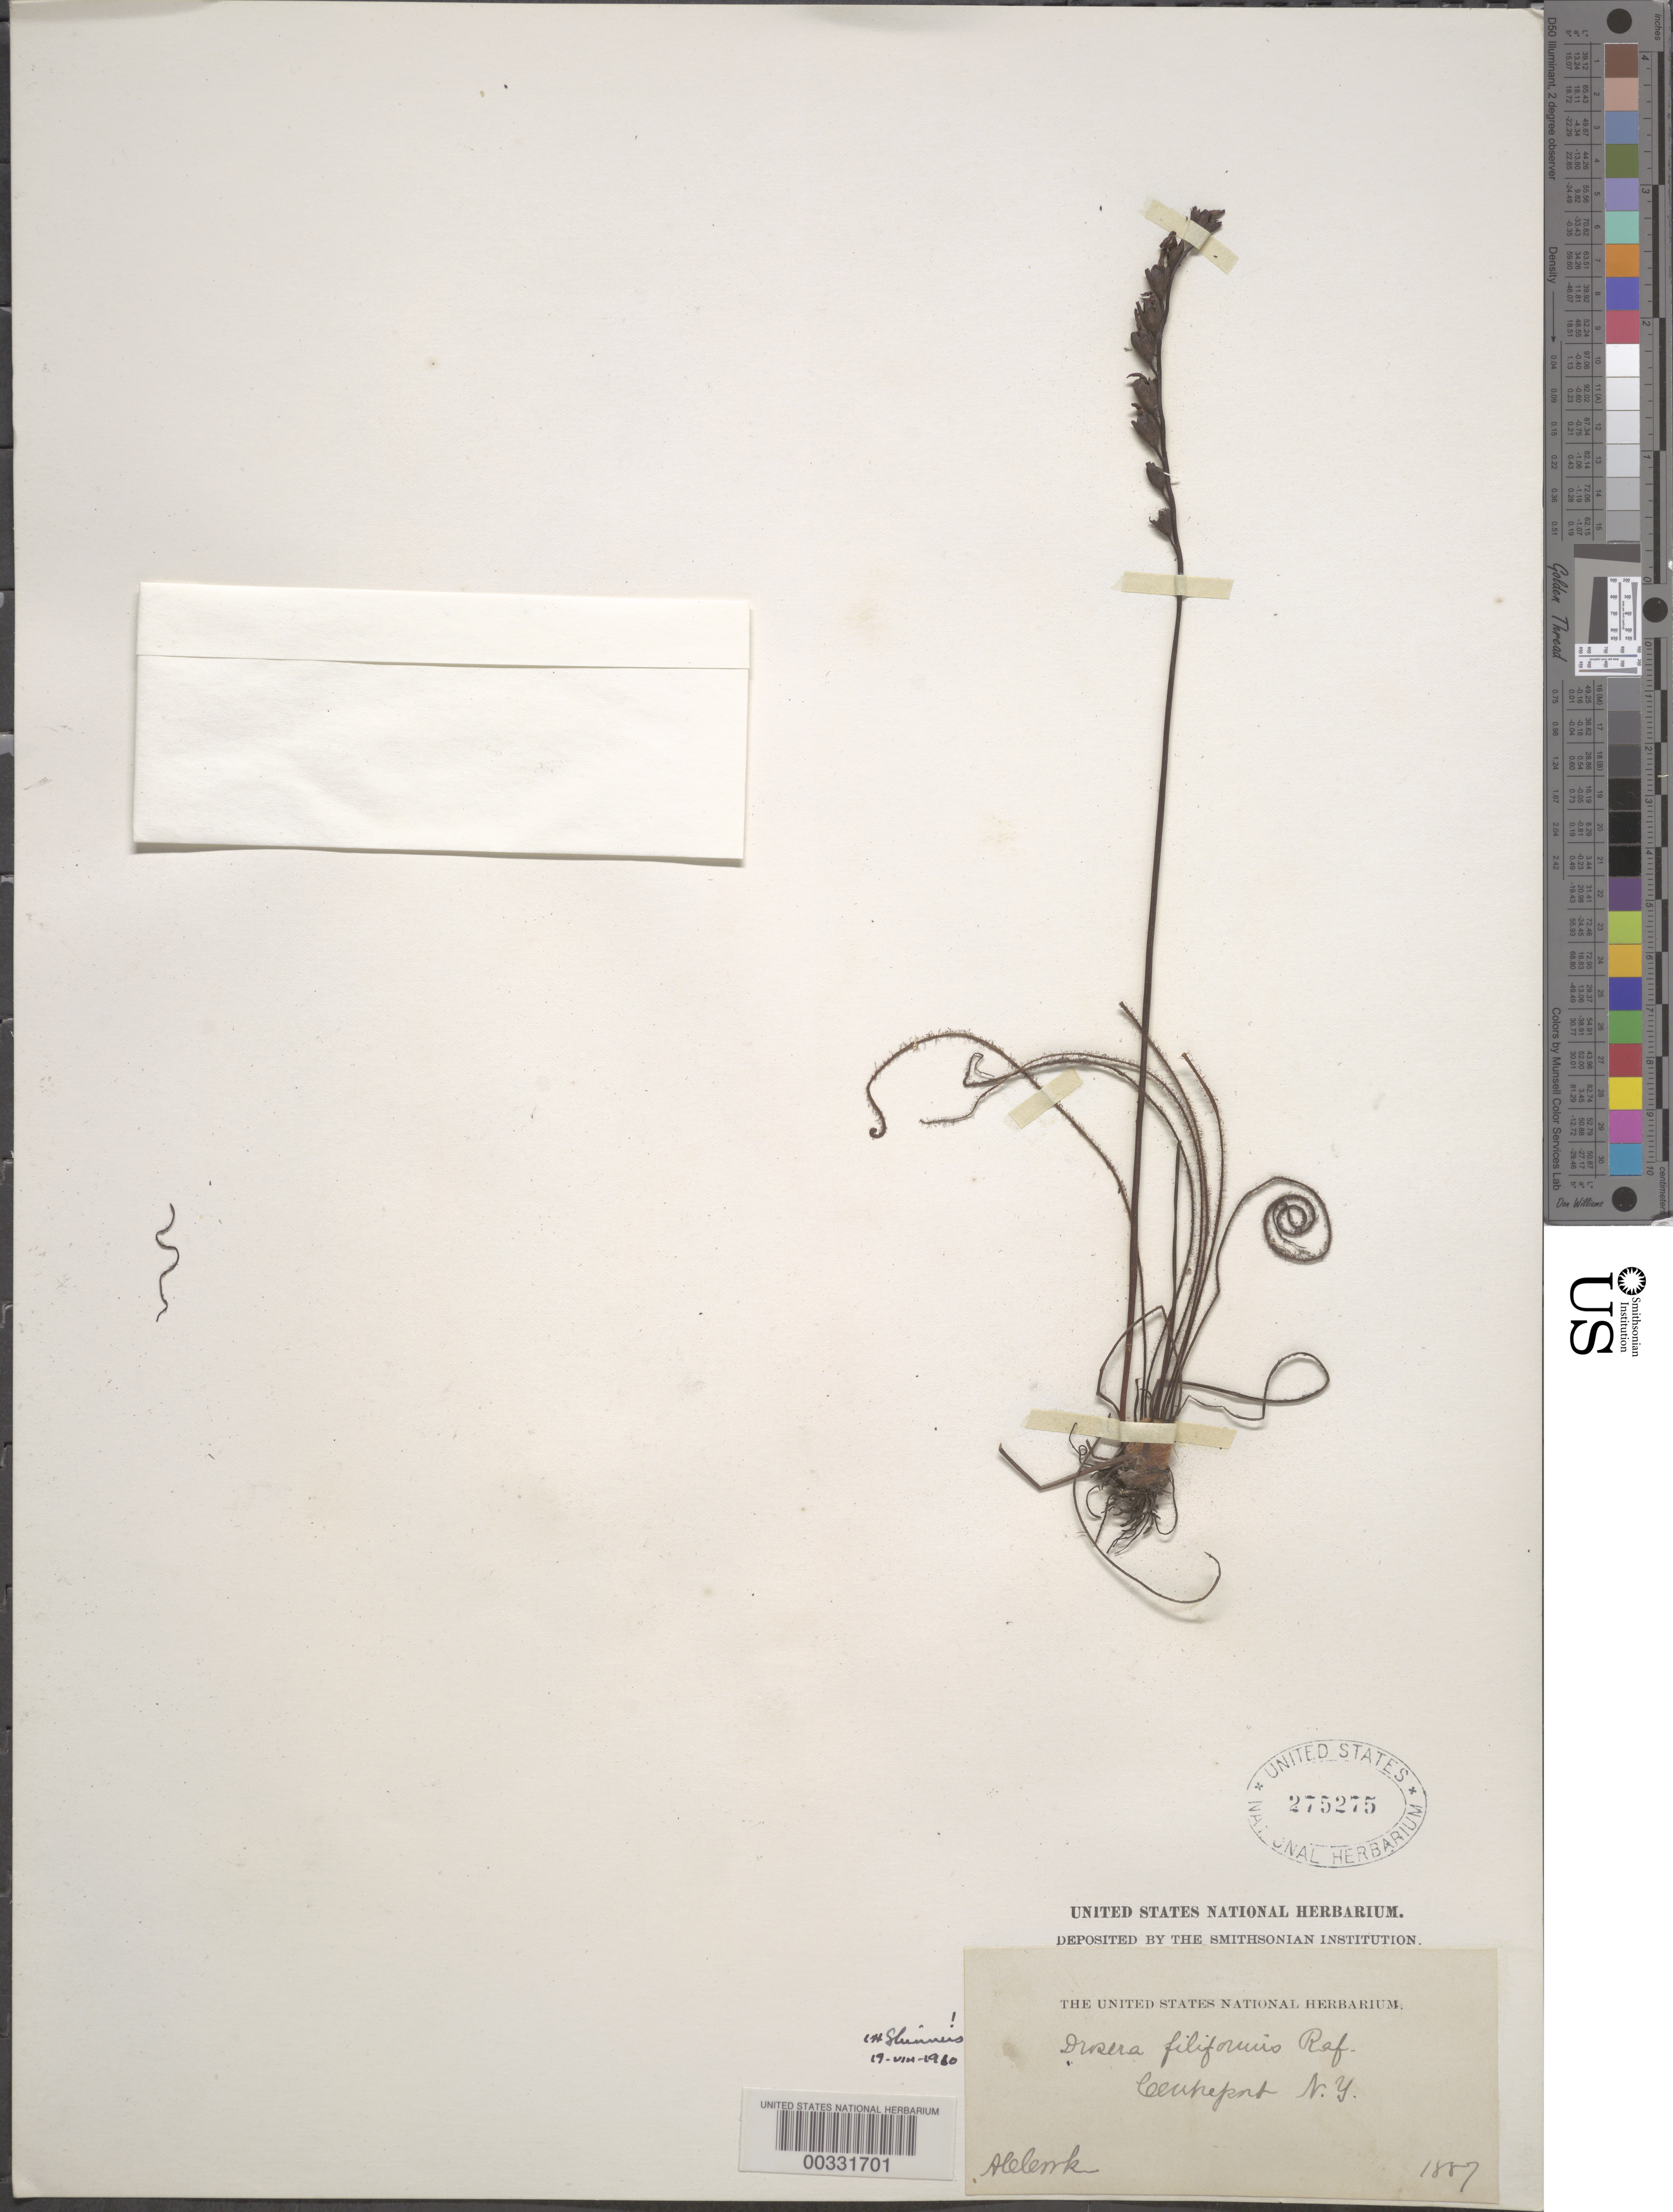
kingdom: Plantae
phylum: Tracheophyta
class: Magnoliopsida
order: Caryophyllales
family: Droseraceae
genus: Drosera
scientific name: Drosera filiformis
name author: Raf.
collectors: A. Cook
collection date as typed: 1887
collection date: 1887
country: United States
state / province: New York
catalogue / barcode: US 275275